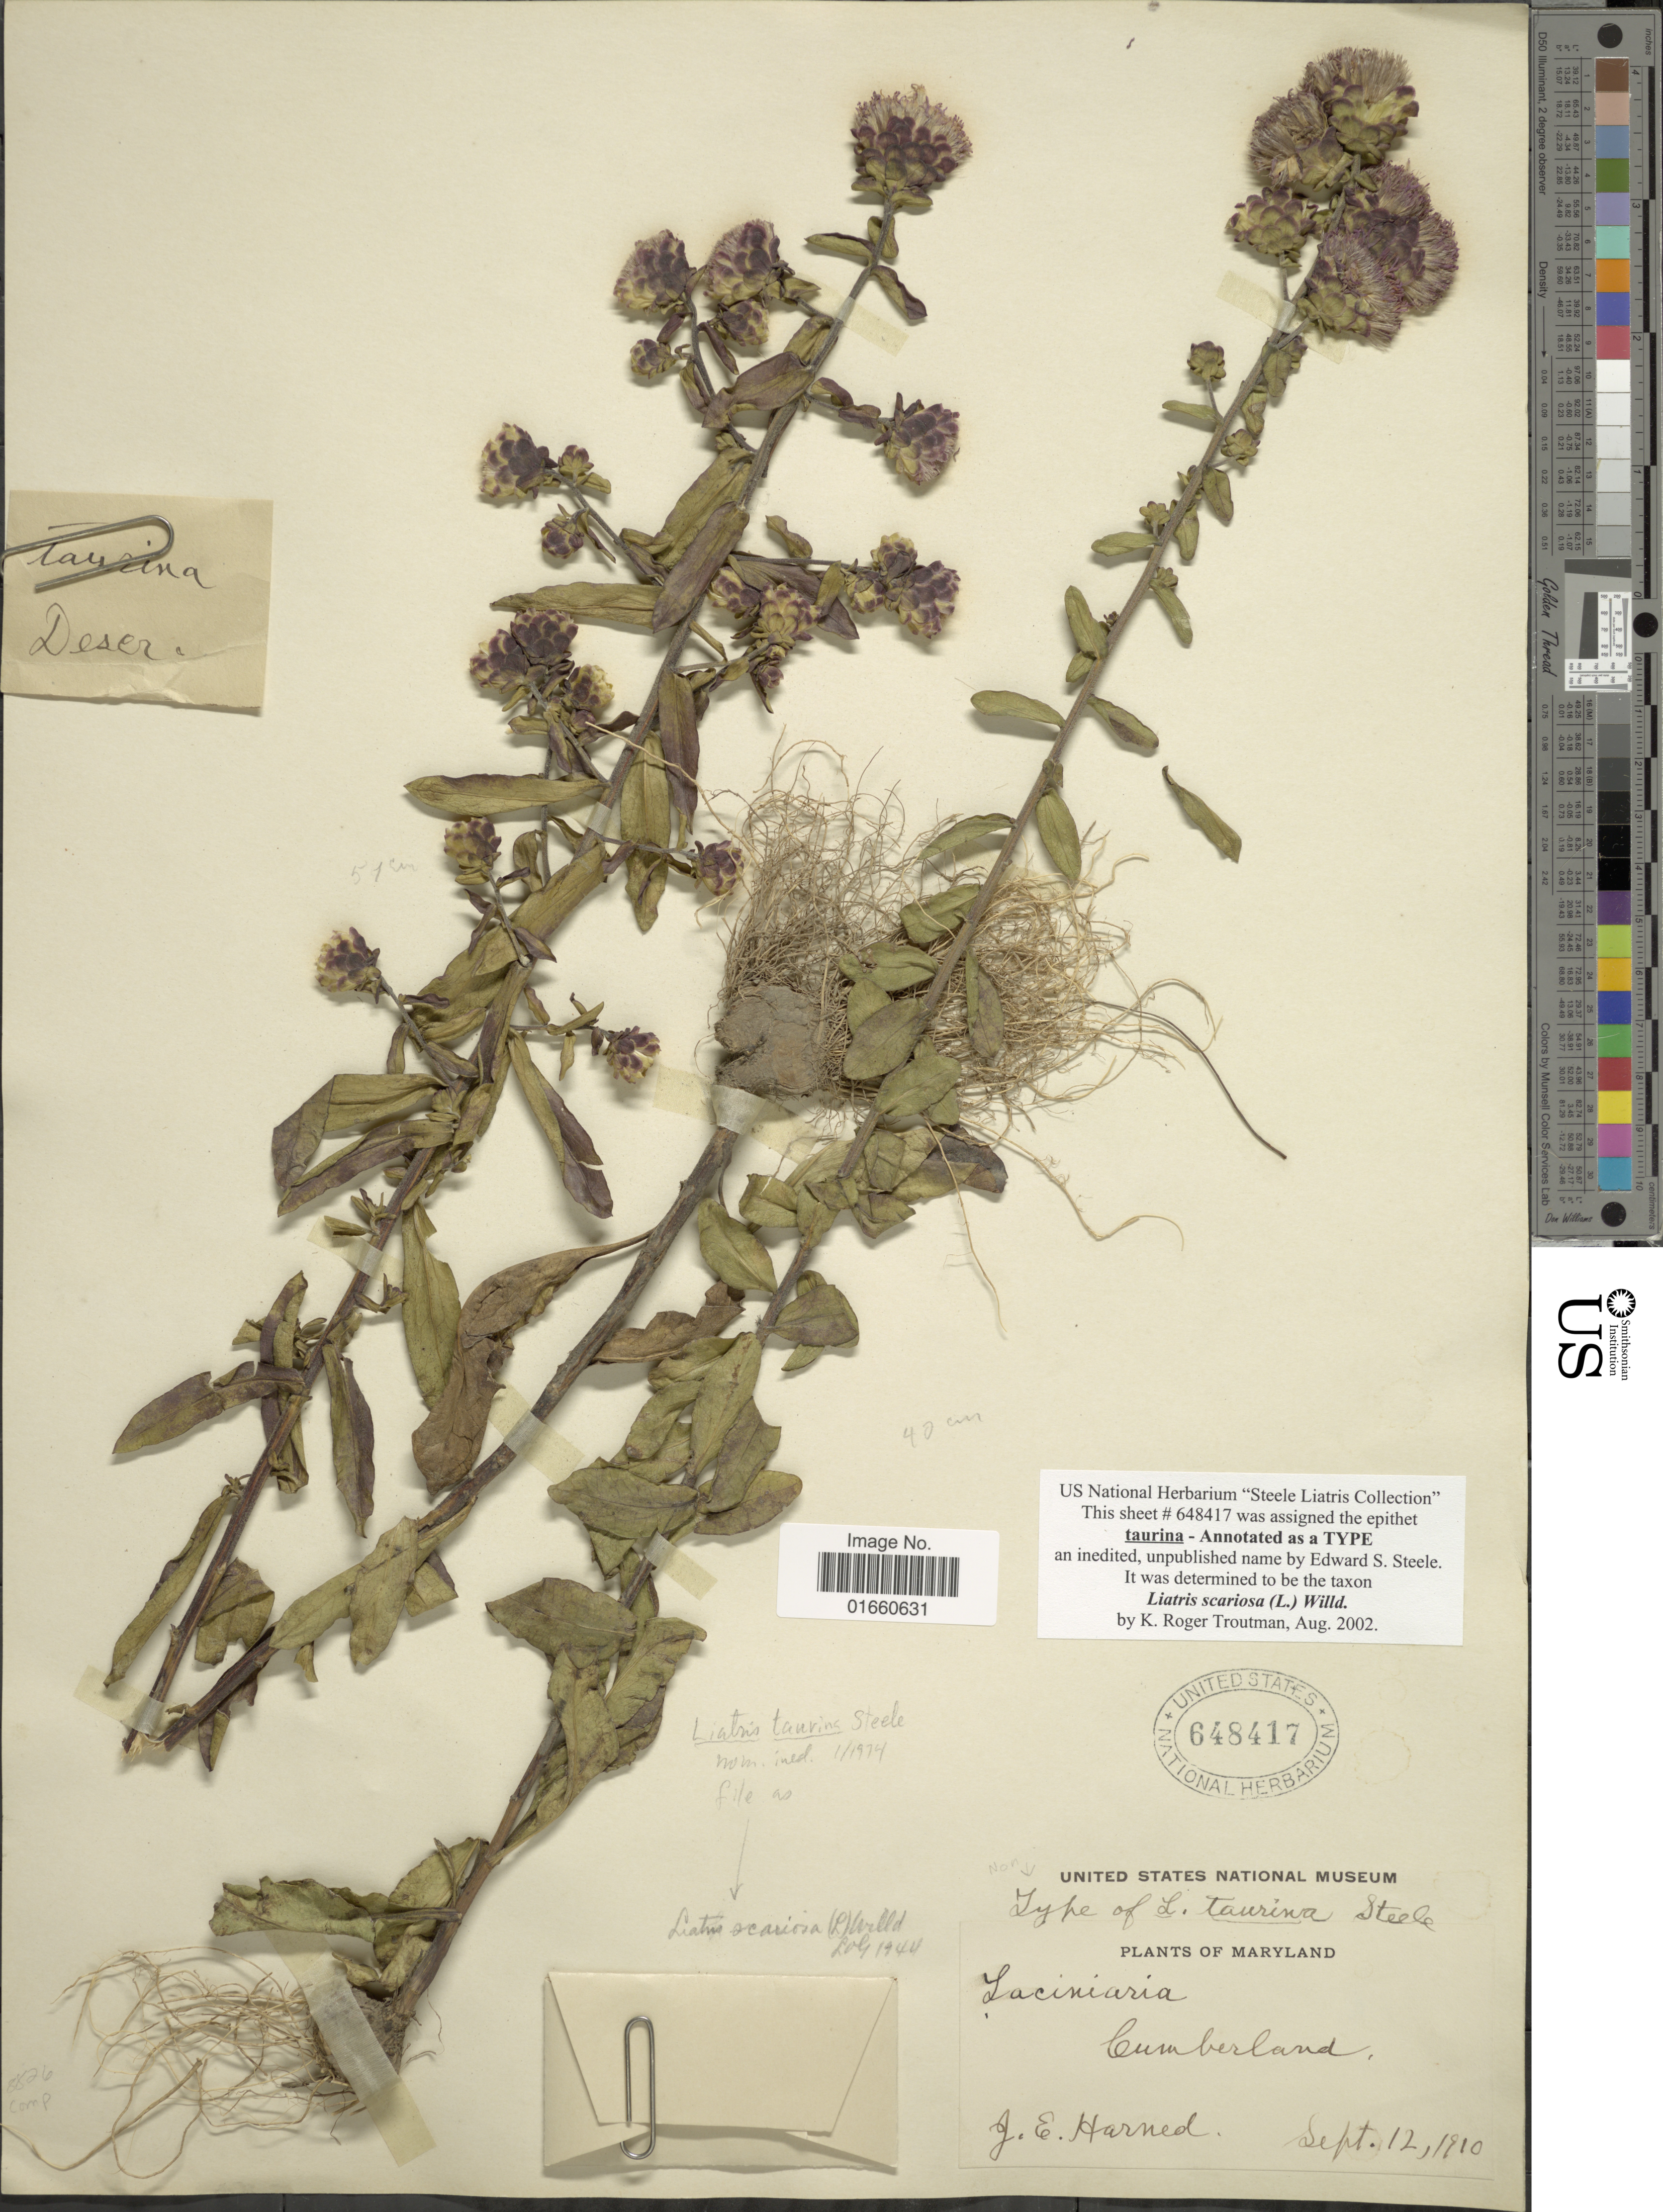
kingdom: Plantae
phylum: Tracheophyta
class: Magnoliopsida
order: Asterales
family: Asteraceae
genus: Liatris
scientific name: Liatris scariosa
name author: (L.) Willd.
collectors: J. Harned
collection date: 1910-09-12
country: United States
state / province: Maryland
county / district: Allegany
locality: Cumberland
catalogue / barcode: US 648417